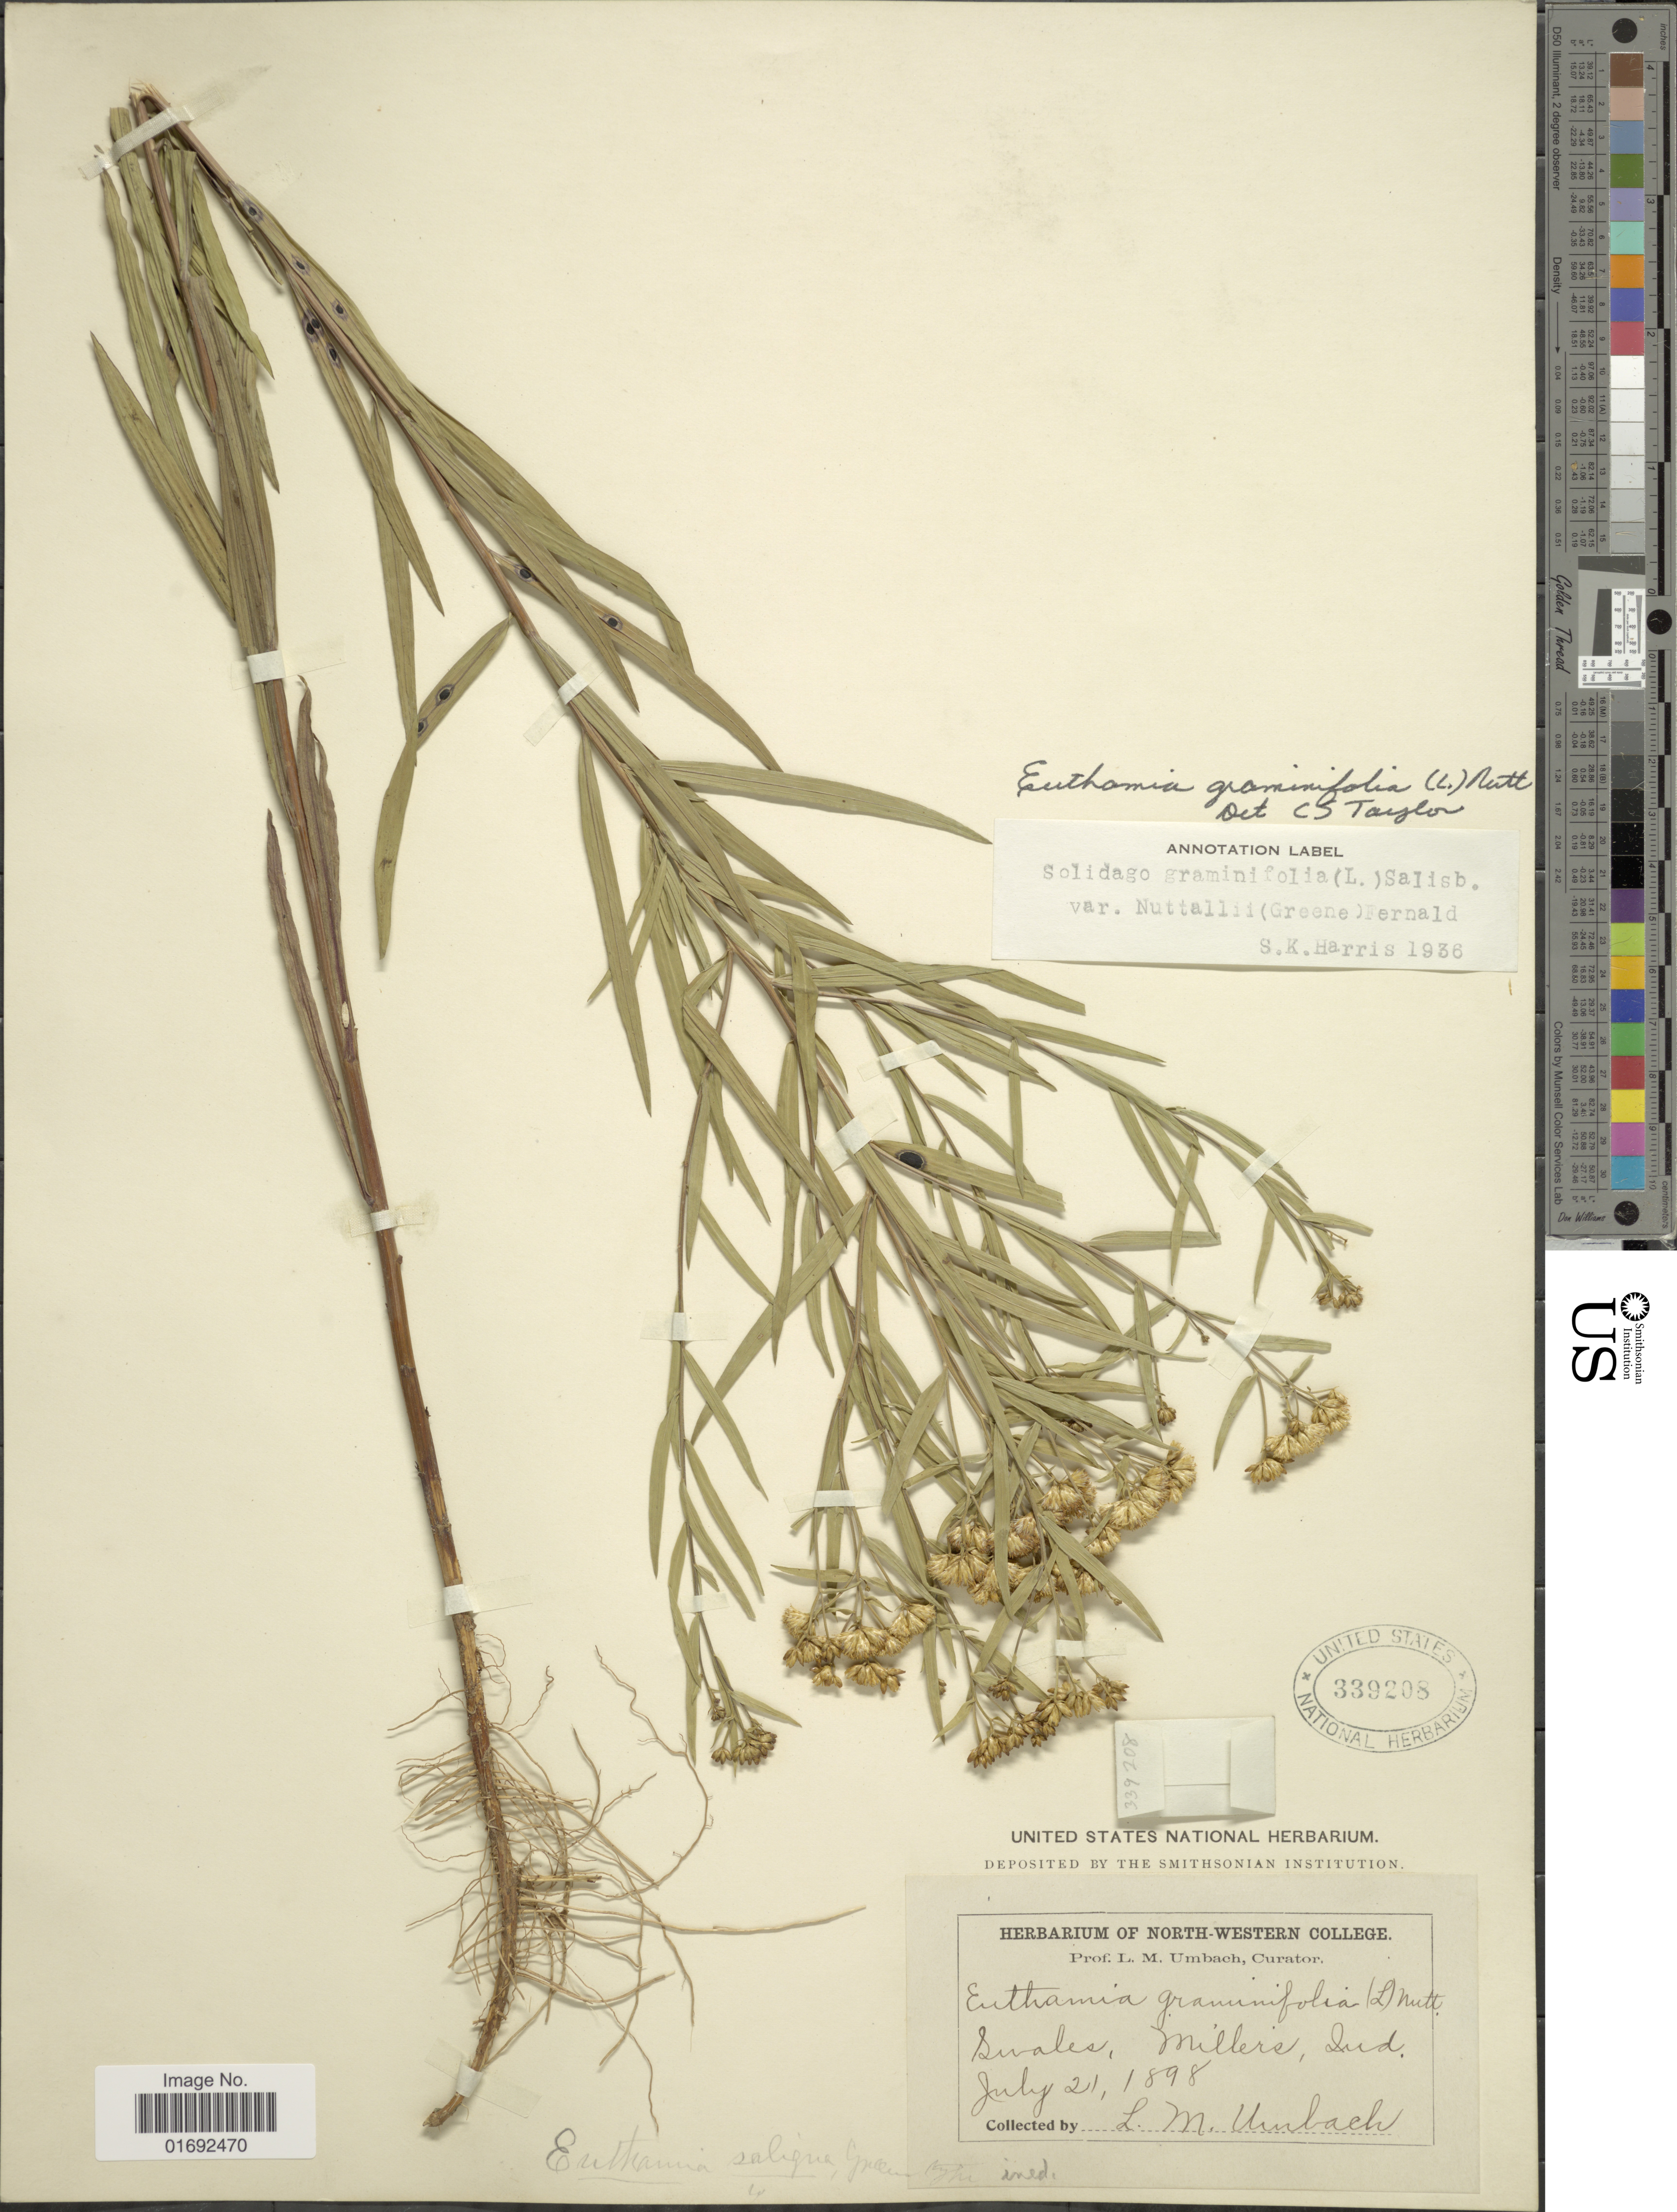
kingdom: Plantae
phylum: Tracheophyta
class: Magnoliopsida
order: Asterales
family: Asteraceae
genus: Euthamia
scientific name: Euthamia graminifolia var. nuttalii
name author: (S.W. Greene) W. Stone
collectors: L. M. Umbach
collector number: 339208?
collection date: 1898-07-21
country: United States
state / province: Indiana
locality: Swales, Millers, Ind.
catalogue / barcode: US 339208